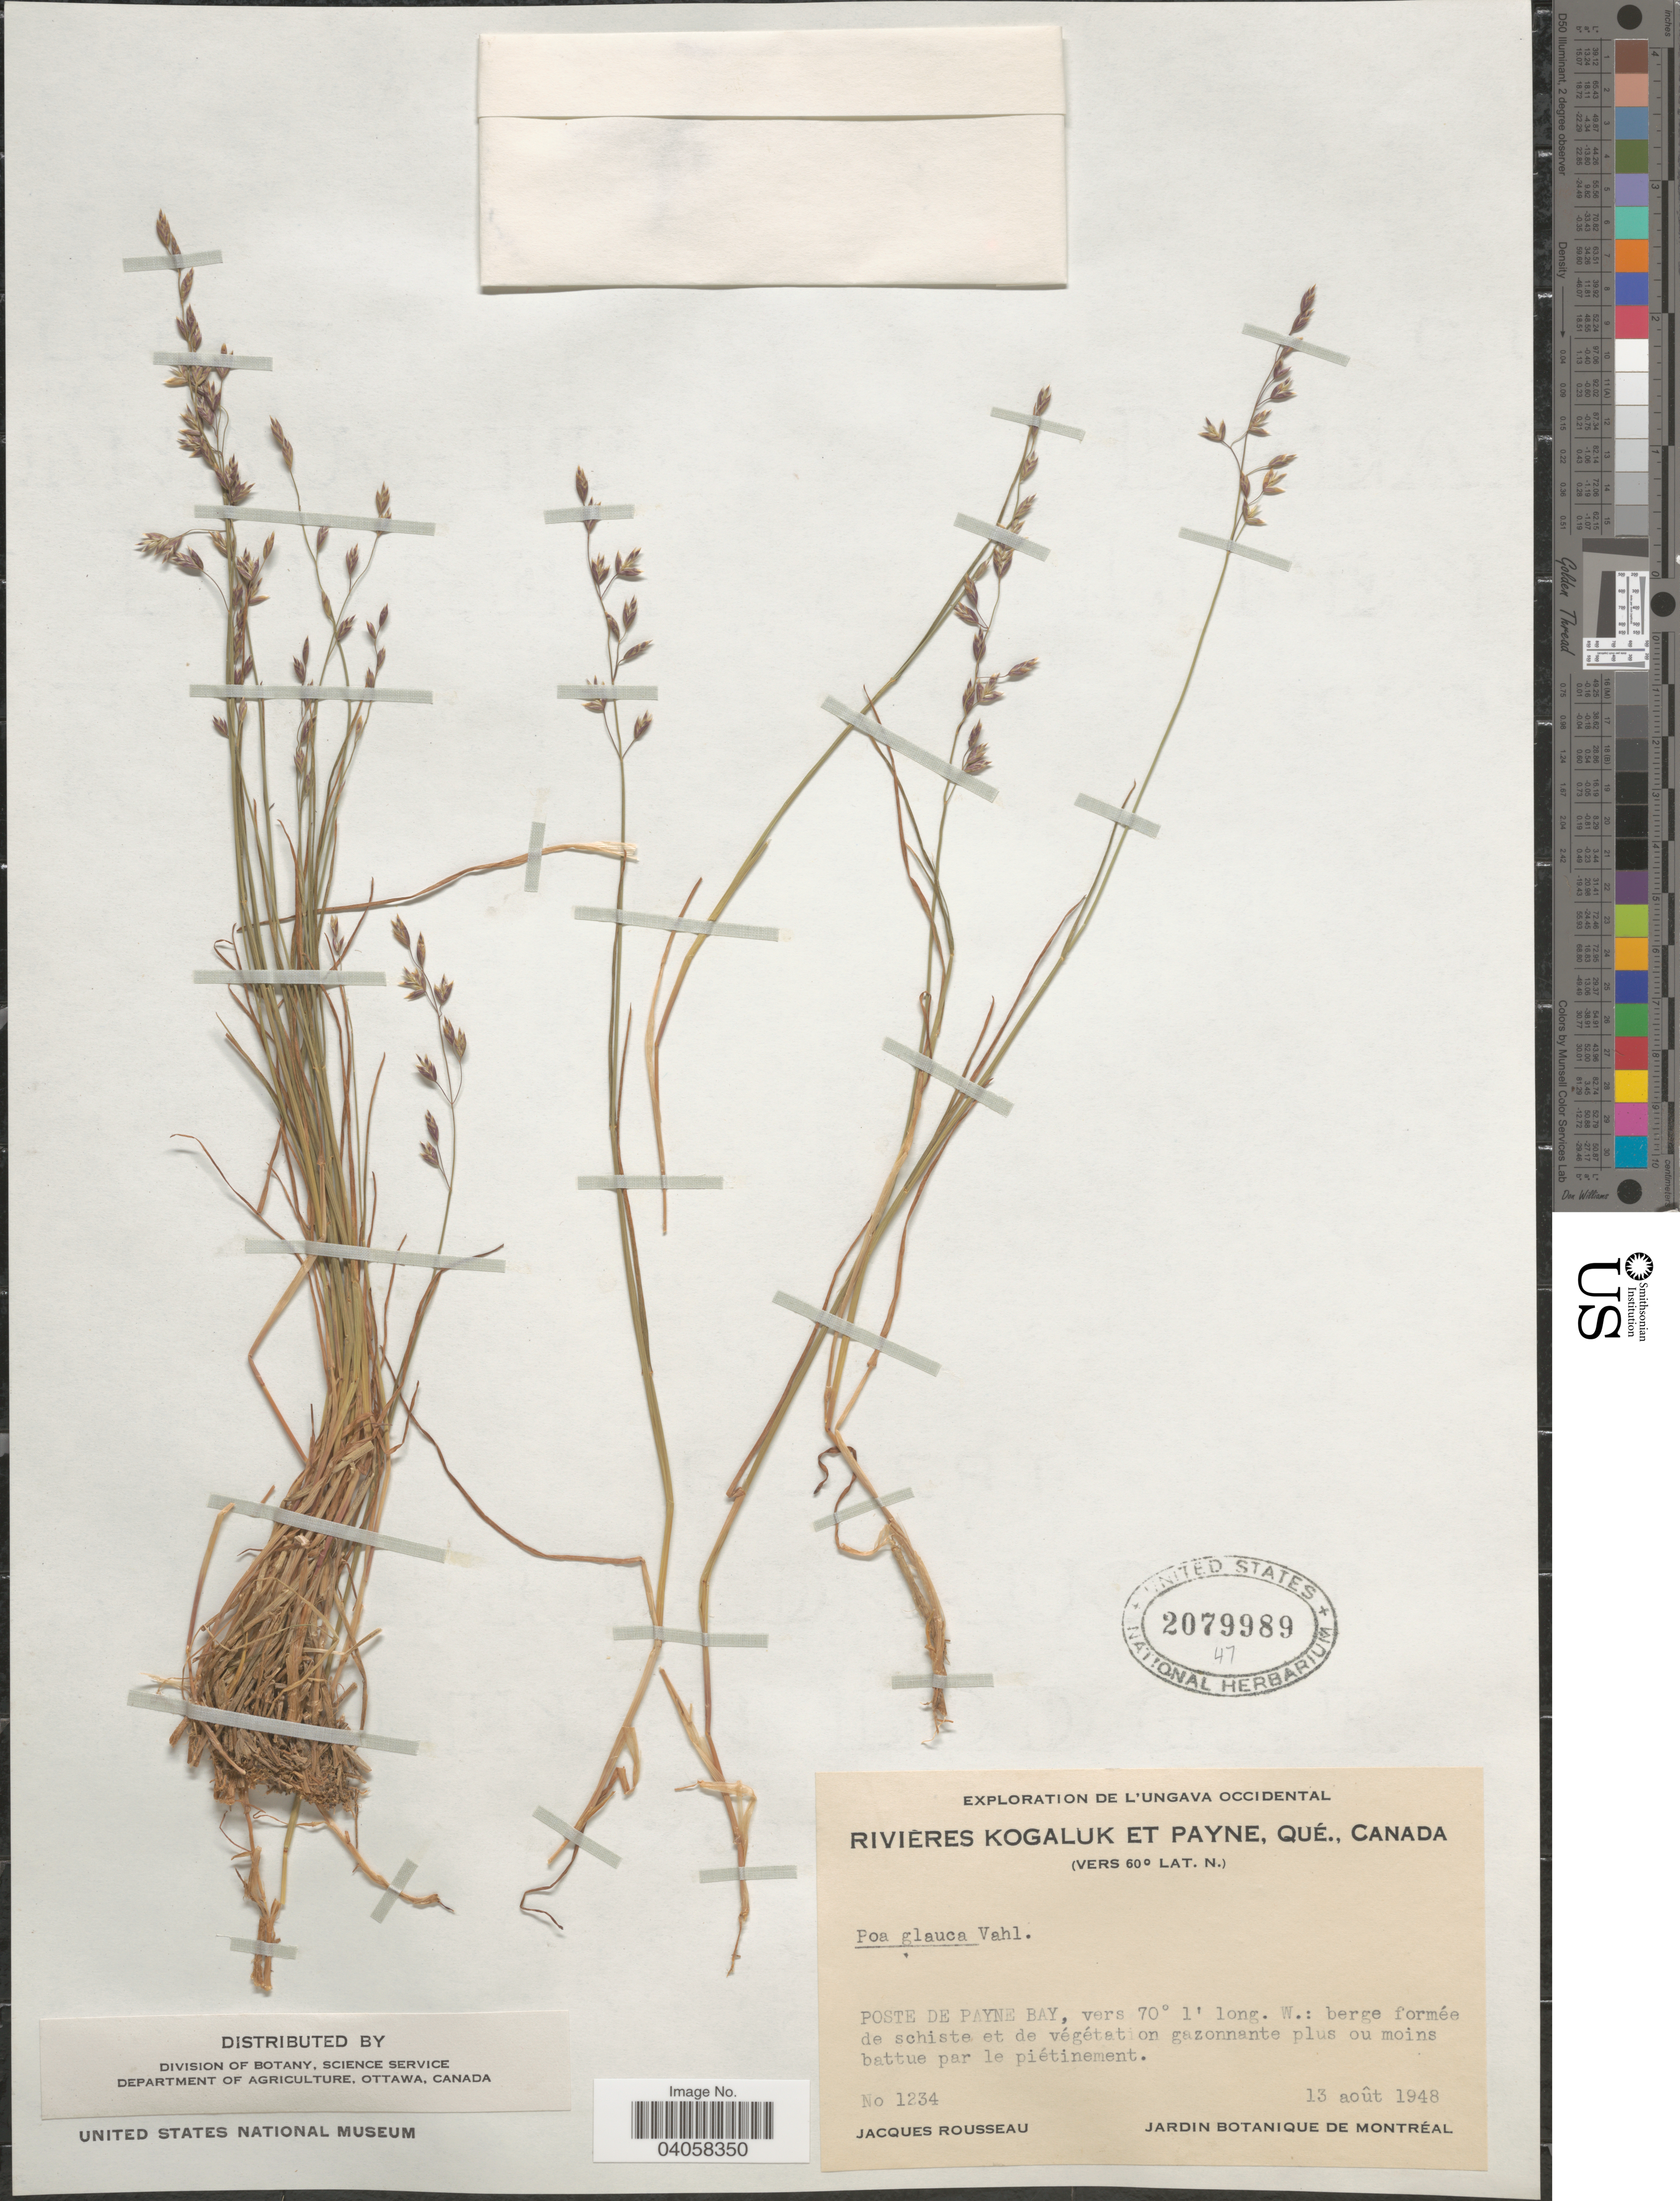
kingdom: Plantae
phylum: Tracheophyta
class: Liliopsida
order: Poales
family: Poaceae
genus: Poa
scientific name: Poa glauca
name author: Vahl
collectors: J. Rousseau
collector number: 1234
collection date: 1948-08-13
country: Canada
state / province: Quebec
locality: Riviéres Kogaluk et Payne. Poste de Payne Bay,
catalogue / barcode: US 2079989